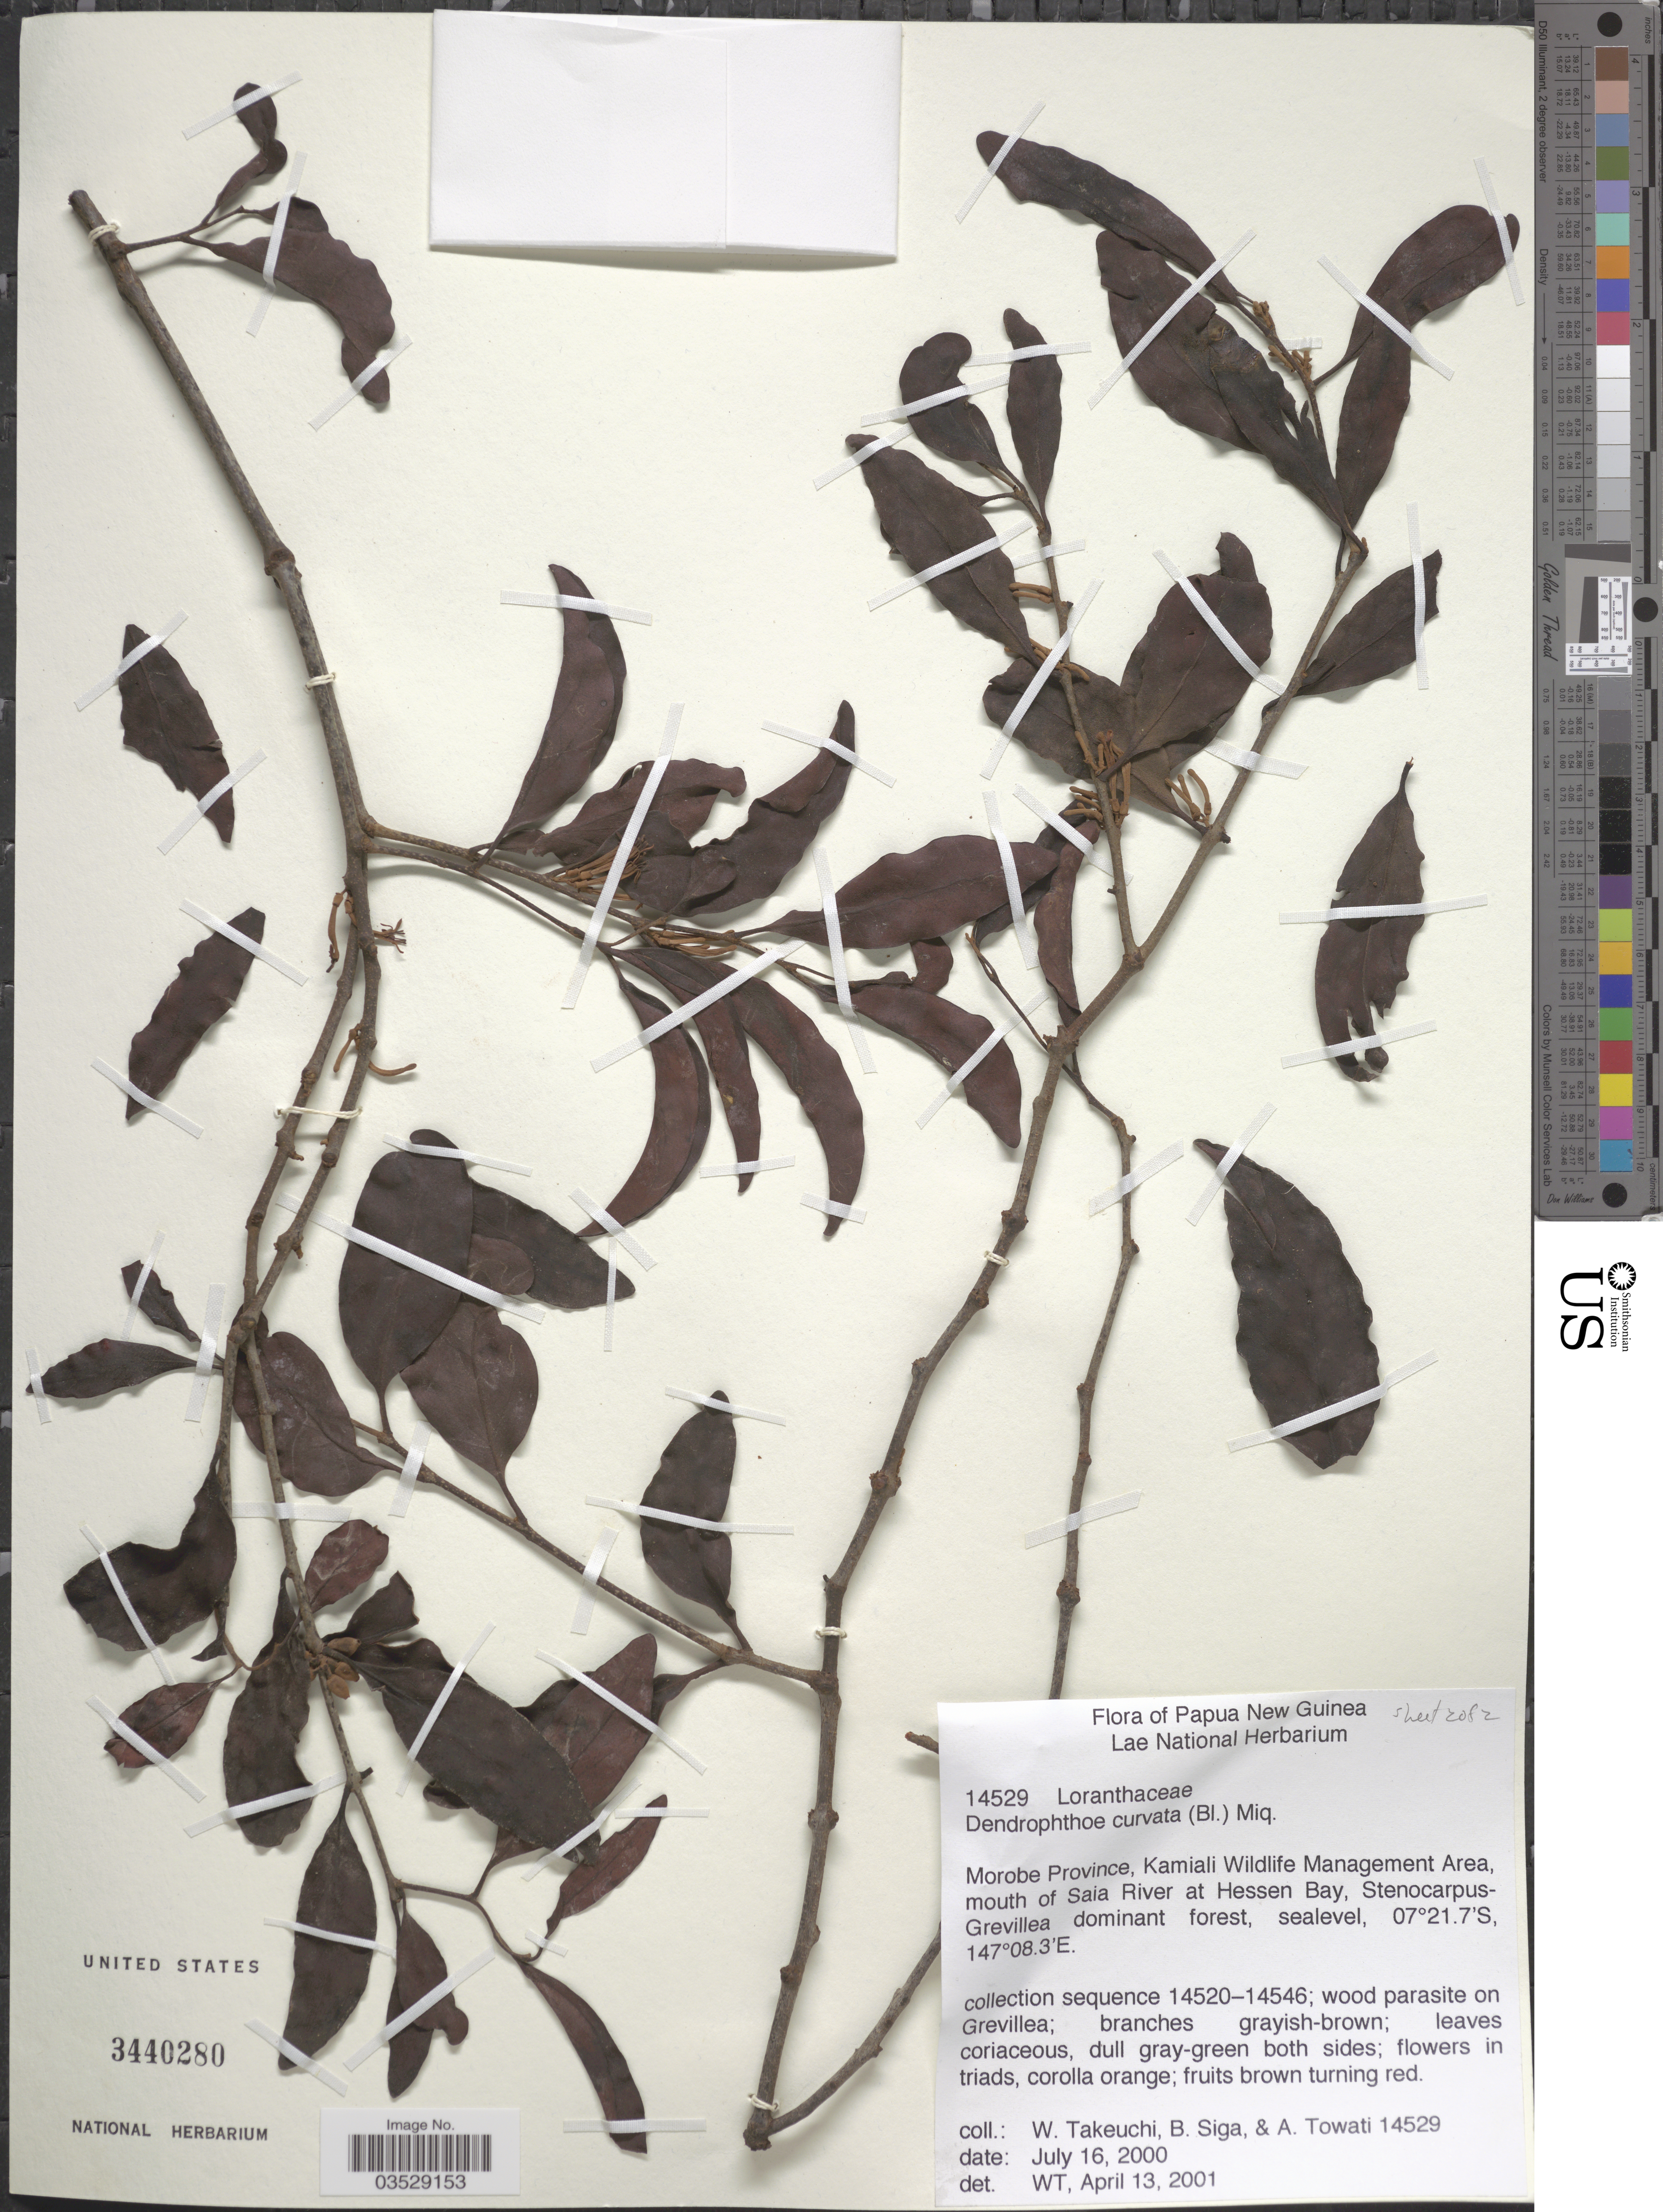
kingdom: Plantae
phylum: Tracheophyta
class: Magnoliopsida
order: Santalales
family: Loranthaceae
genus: Dendrophthoe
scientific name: Dendrophthoe curvata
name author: Miq.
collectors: W. Takeuchi, B. Siga & A. Towati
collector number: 14529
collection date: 2000-07-16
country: Papua New Guinea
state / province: Morobe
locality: Kamiali Wildlife Management Area, mouth of Saia River at Hessen Bay.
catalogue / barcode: US 3440280